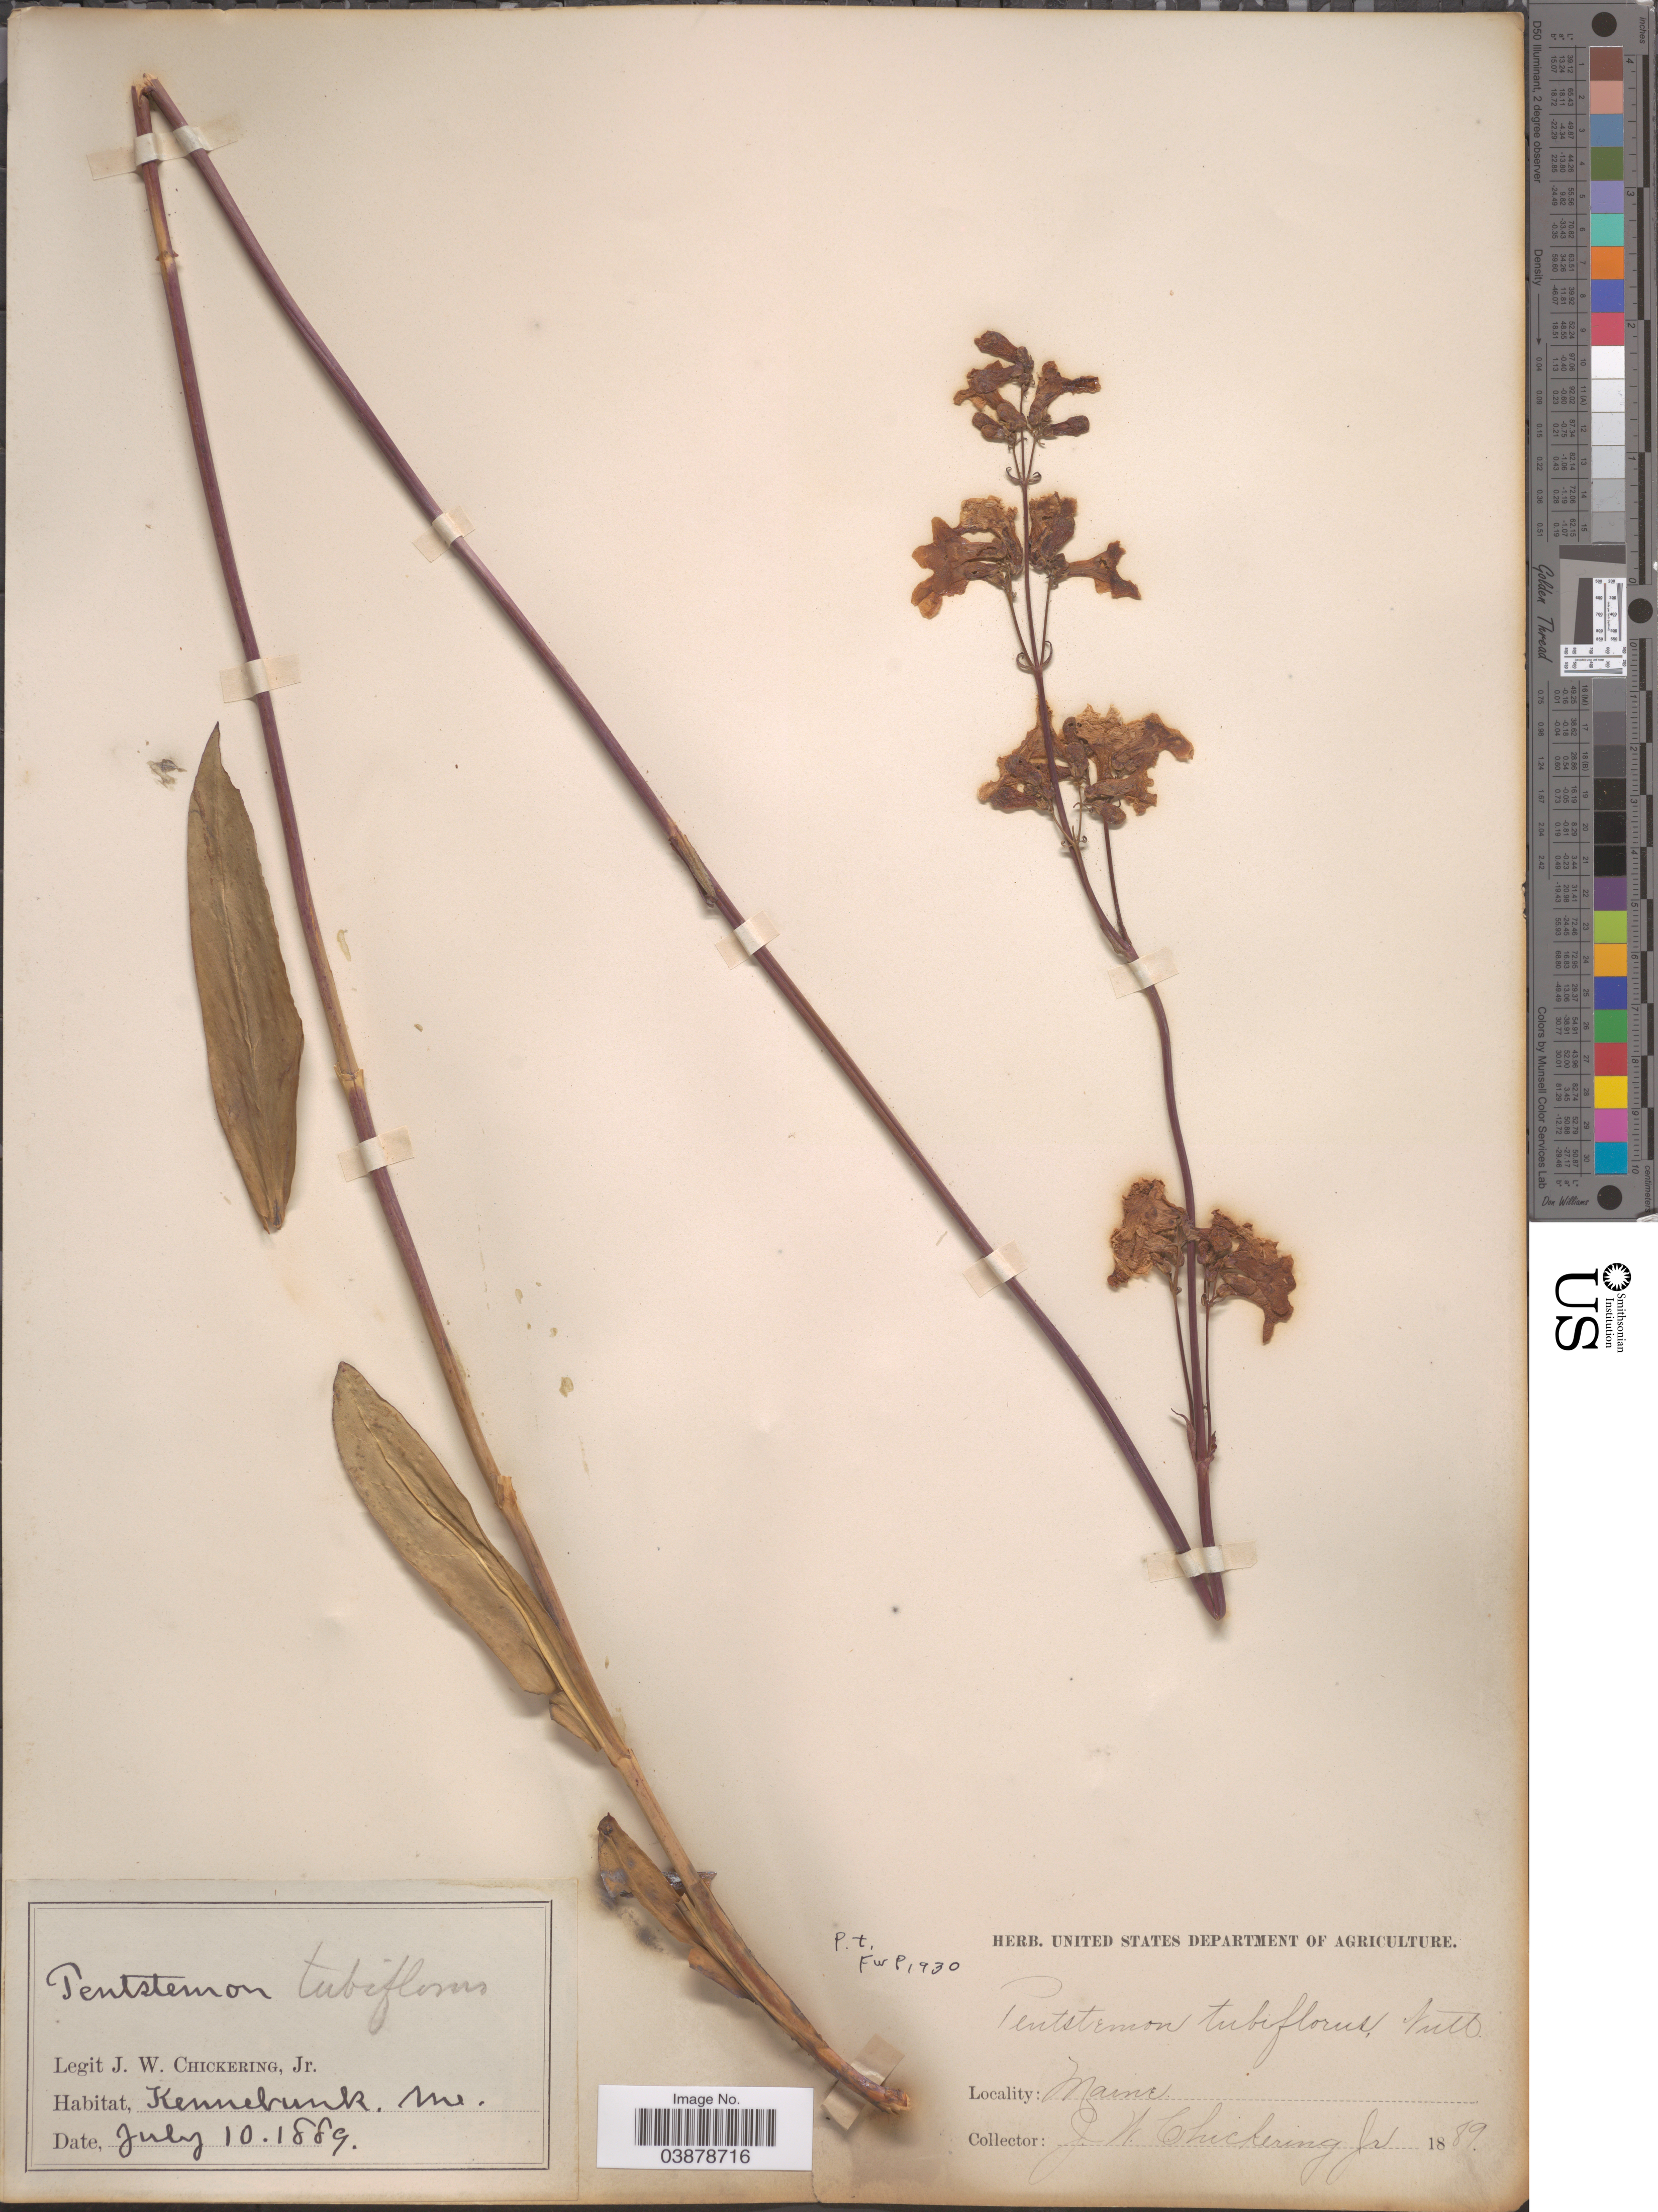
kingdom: Plantae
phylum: Tracheophyta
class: Magnoliopsida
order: Lamiales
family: Plantaginaceae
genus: Penstemon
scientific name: Penstemon tubaeflorus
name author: Nutt.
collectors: J. W. Chickering Jr.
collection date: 1889-07-10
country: United States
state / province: Maine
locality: Kennebunk.